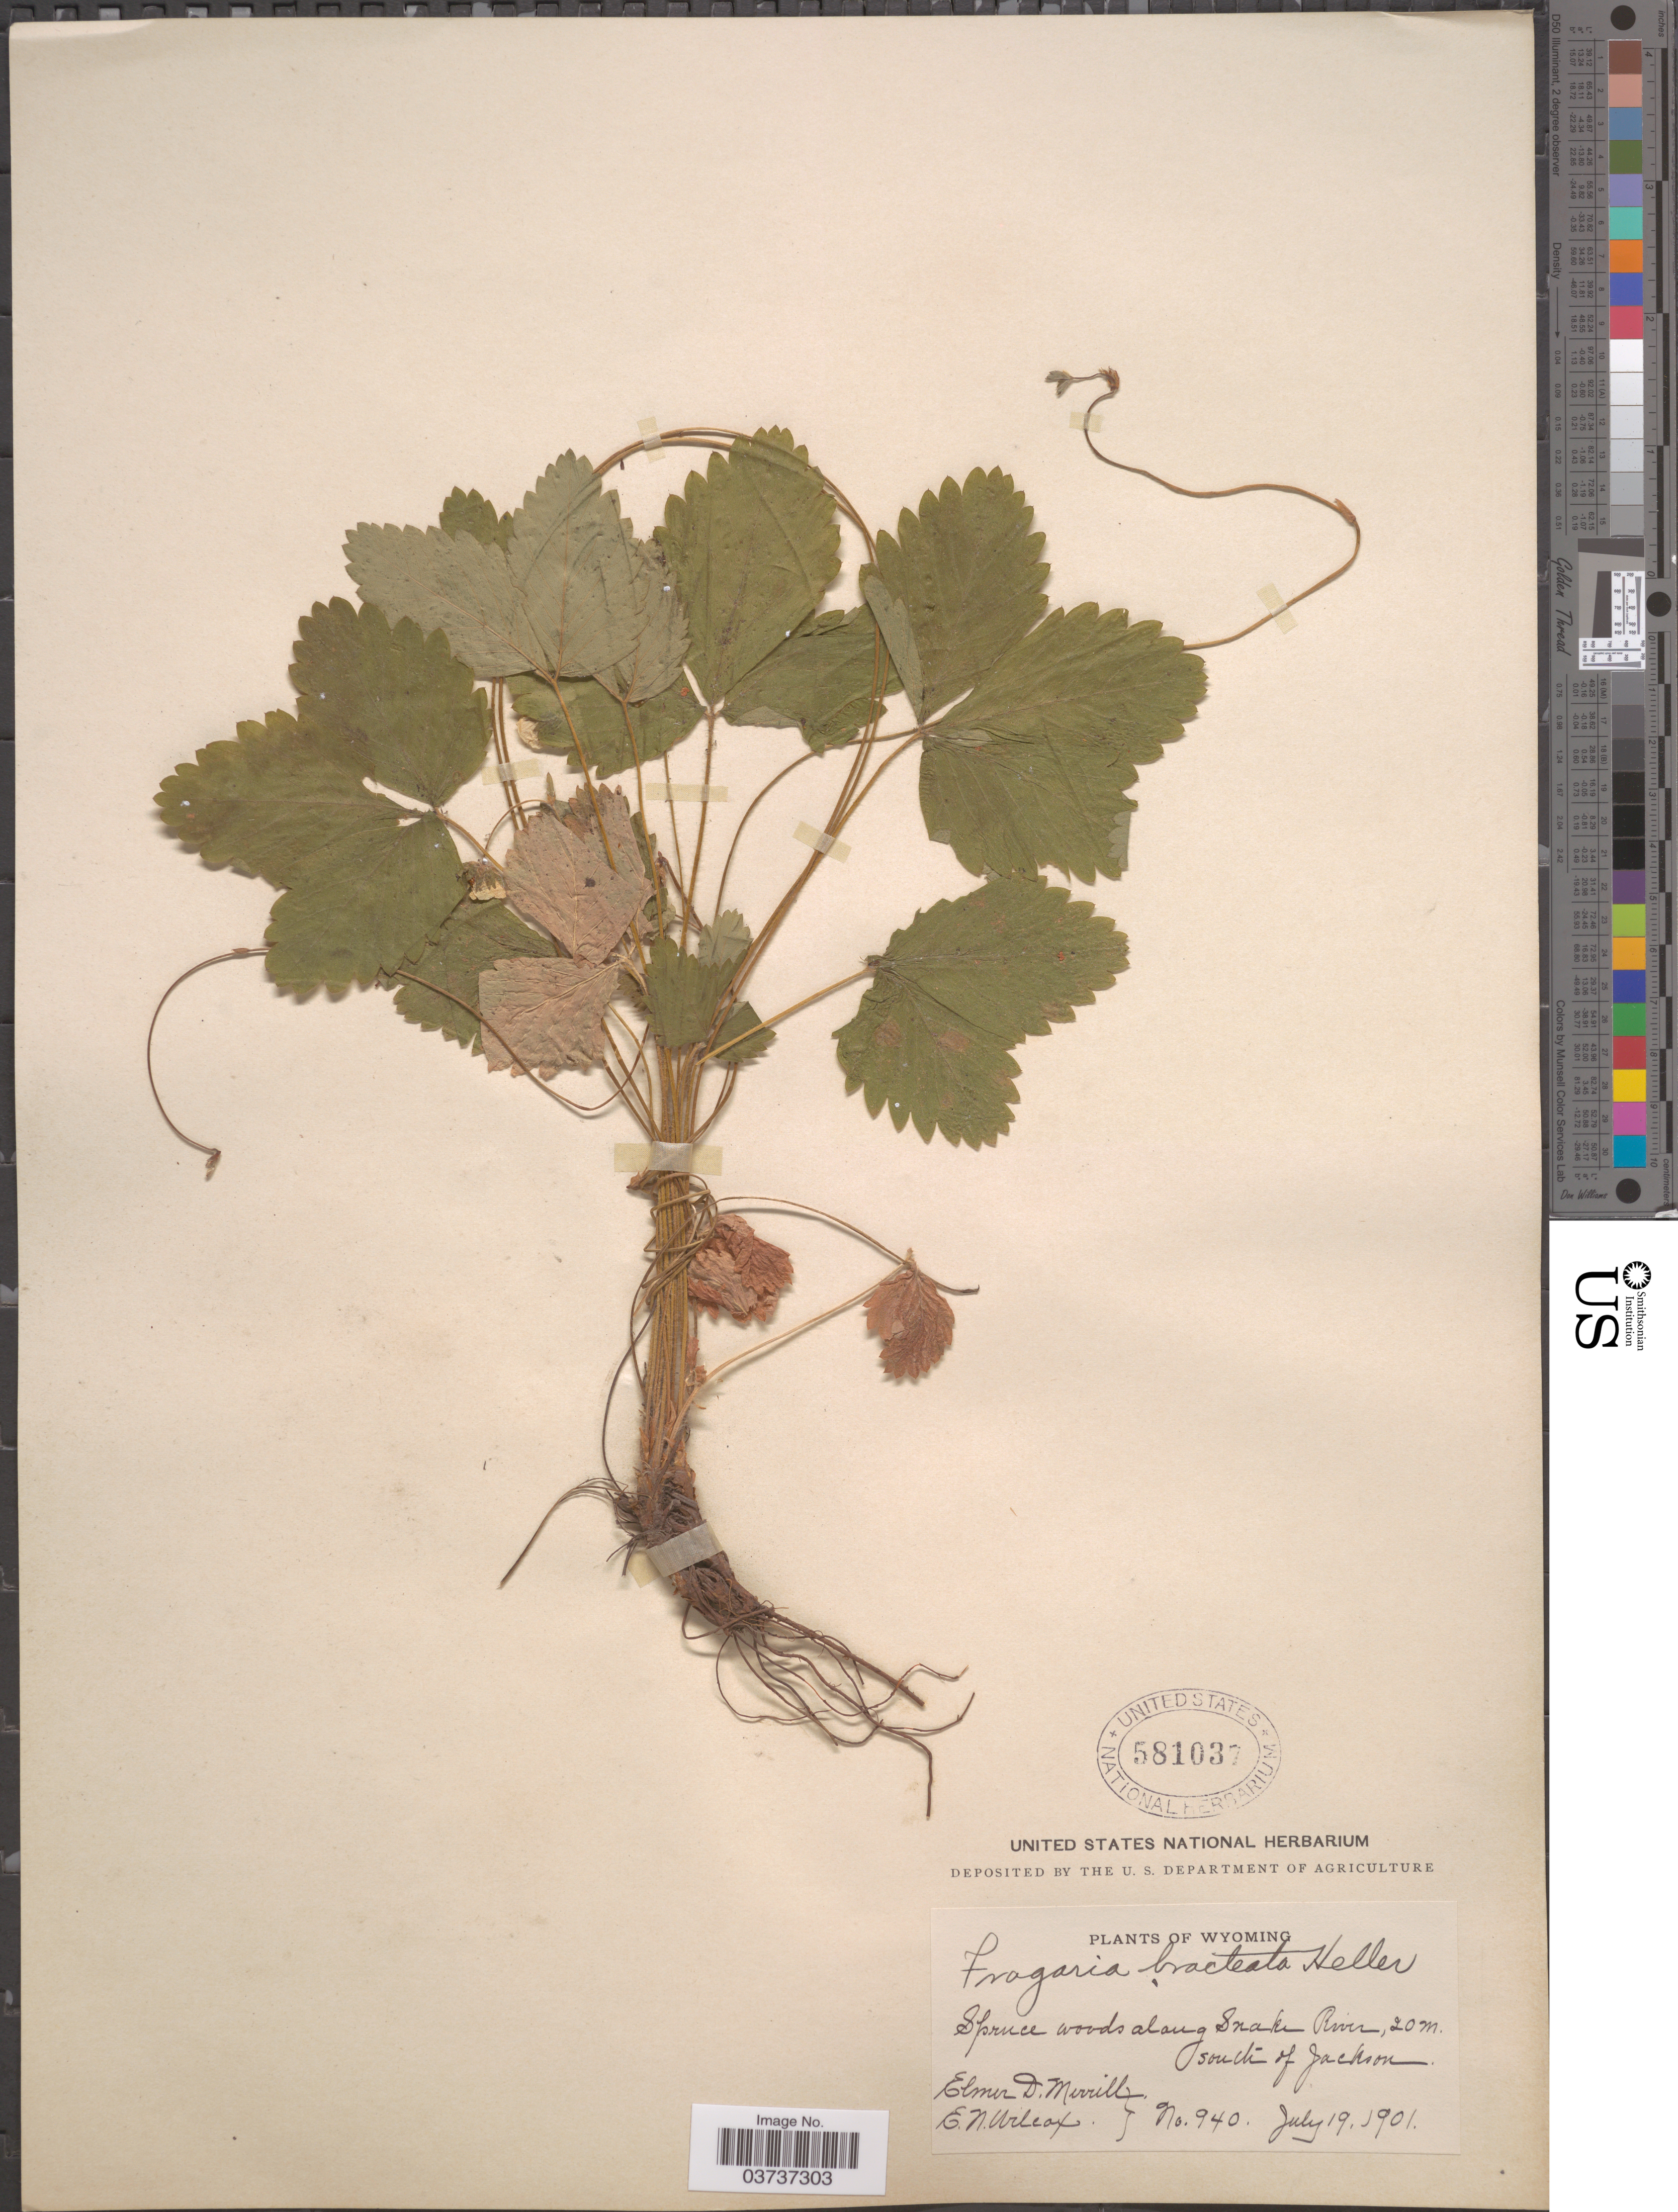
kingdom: Plantae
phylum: Tracheophyta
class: Magnoliopsida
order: Rosales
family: Rosaceae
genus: Fragaria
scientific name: Fragaria vesca subsp. bracteata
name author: L.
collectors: E. D. Merrill & E. Wilcox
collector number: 940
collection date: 1901-07-19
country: United States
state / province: Wyoming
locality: Spruce woods along Snake River, 20 m. south of Jackson.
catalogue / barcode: US 581037